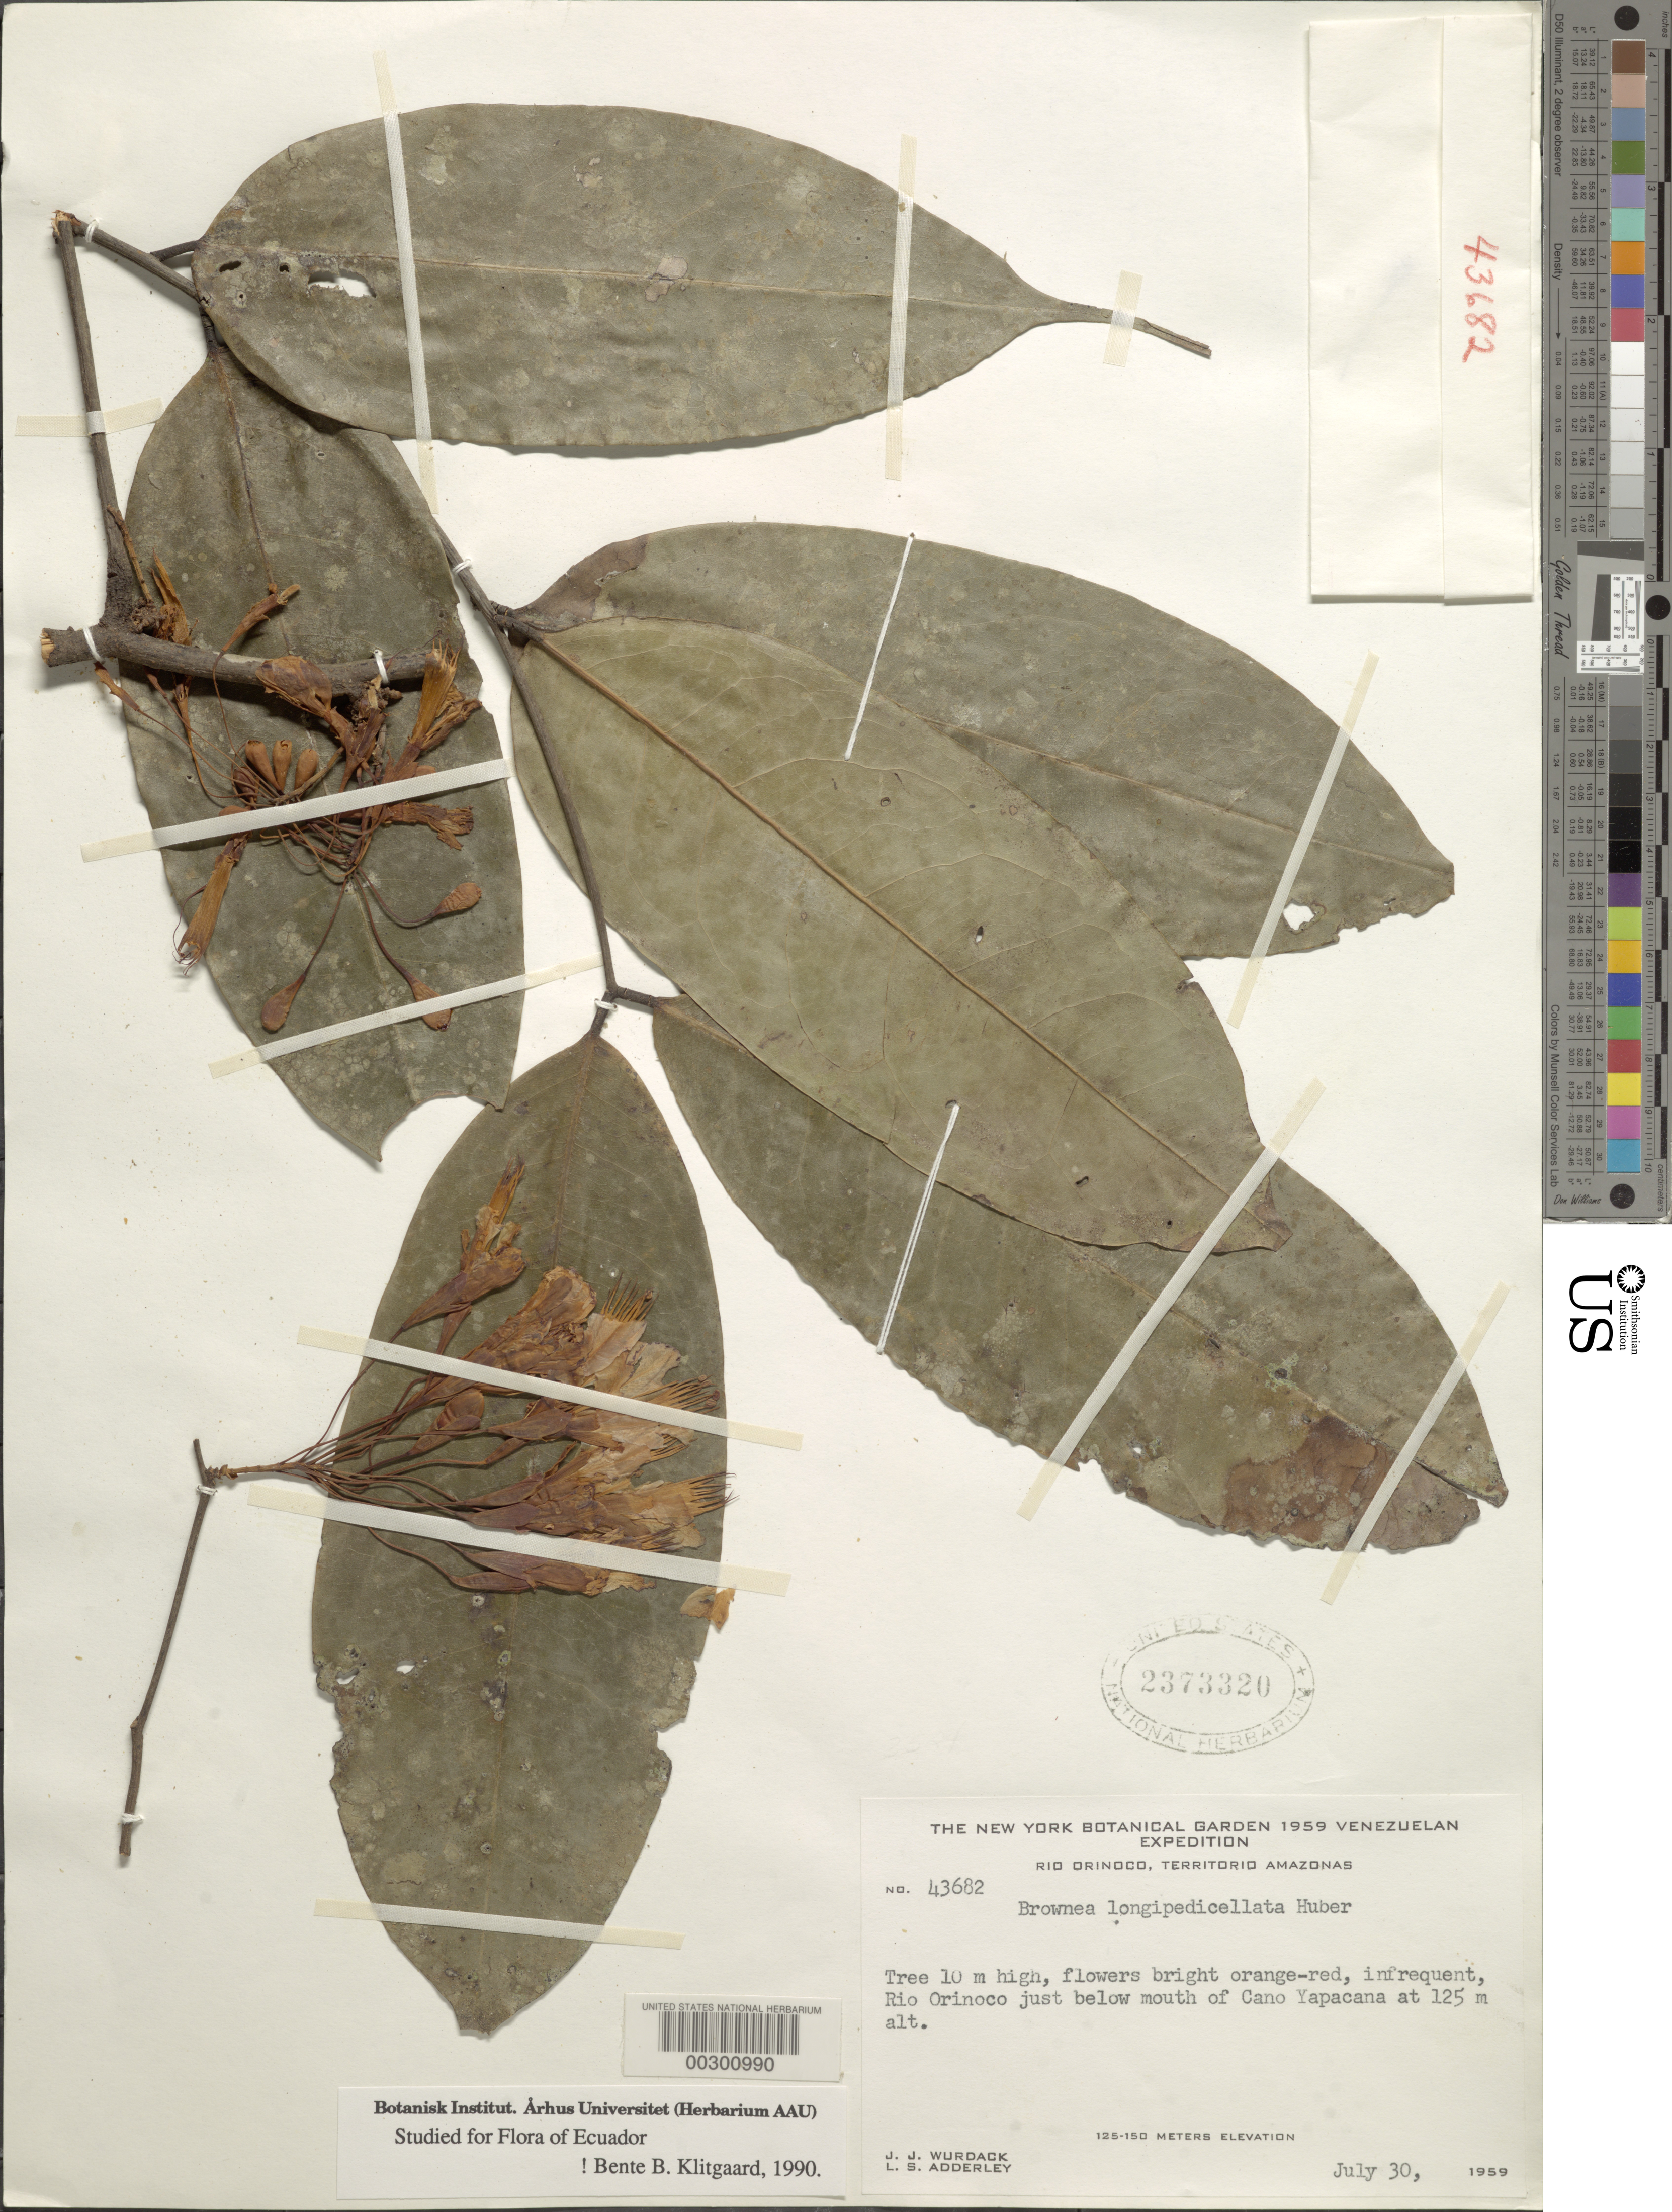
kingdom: Plantae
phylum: Tracheophyta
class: Magnoliopsida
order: Fabales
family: Fabaceae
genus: Brownea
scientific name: Brownea longipedicellata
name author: Huber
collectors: J. J. Wurdack & L. S. Adderley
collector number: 43682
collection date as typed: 30 Jul 1959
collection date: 1959-07-30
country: Venezuela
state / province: Amazonas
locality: Rio orinoco just below mouth of cano yapacana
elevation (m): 125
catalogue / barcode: US 2373320